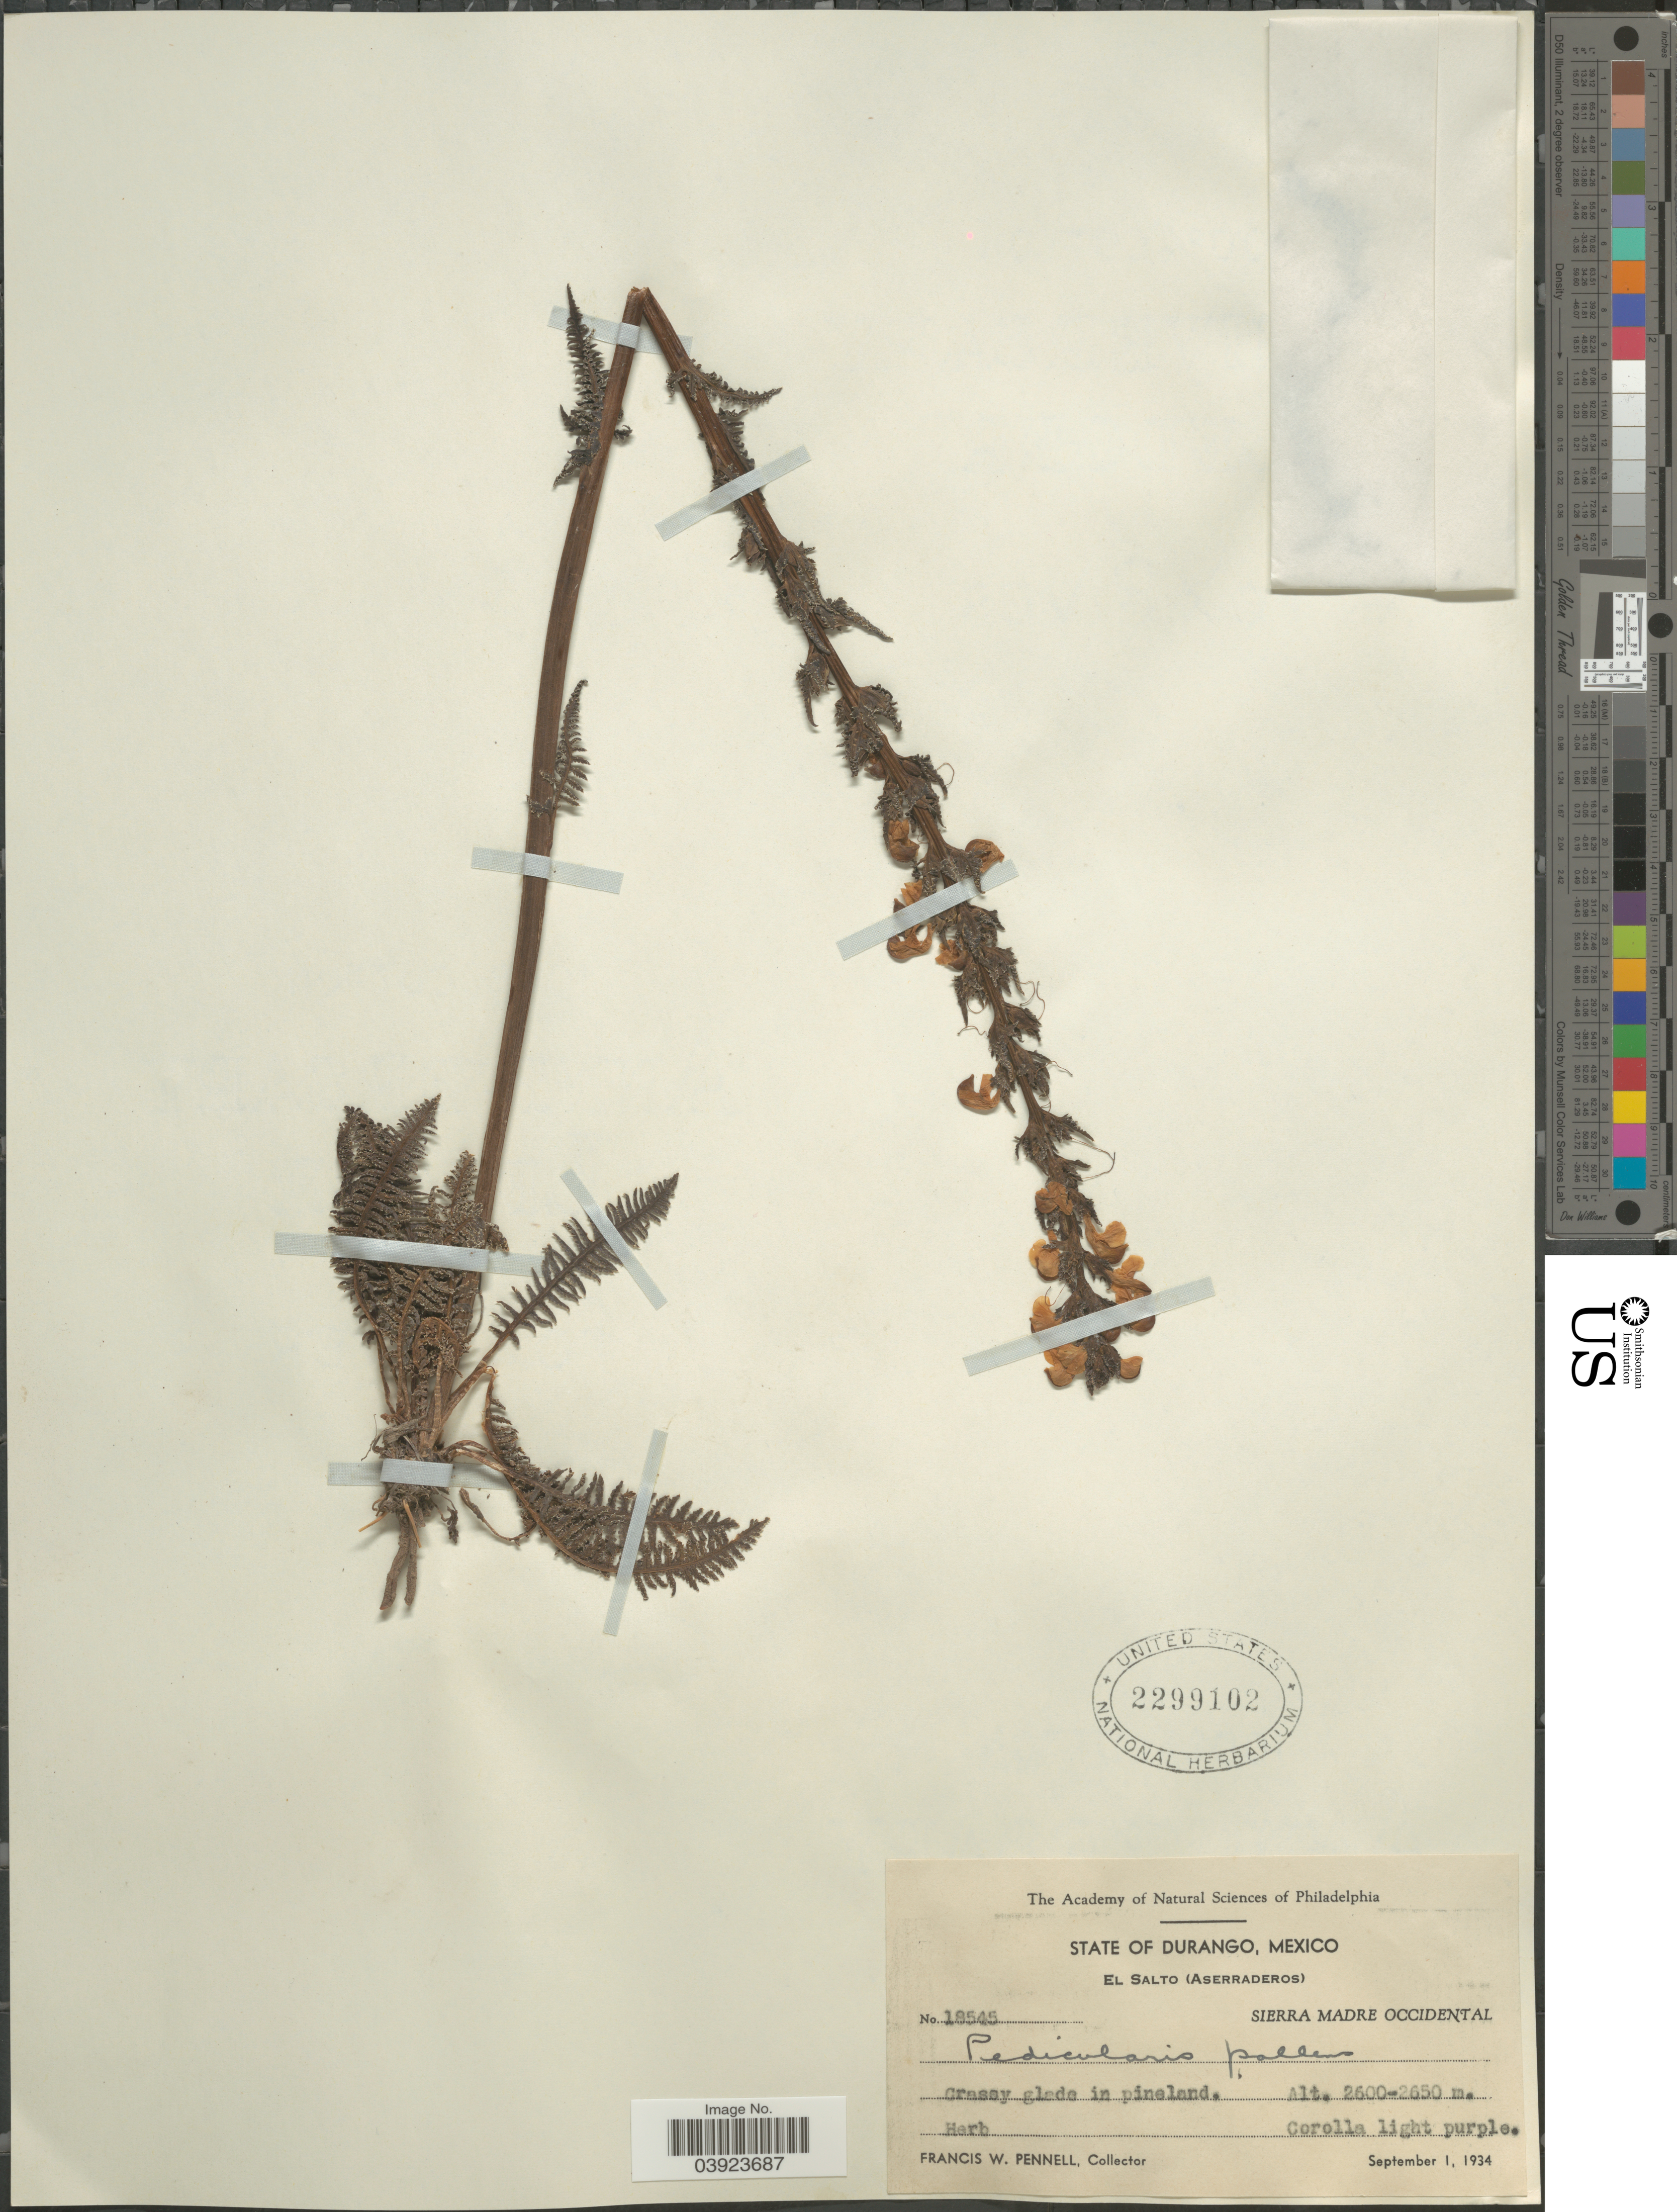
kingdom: Plantae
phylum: Tracheophyta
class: Magnoliopsida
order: Lamiales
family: Orobanchaceae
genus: Pedicularis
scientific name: Pedicularis mexicana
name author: Zucc. ex Bunge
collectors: F. W. Pennell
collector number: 18545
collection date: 1934-09-01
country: Mexico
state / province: Durango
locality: El Salto (Aserraderos) Sierra Madre Occidental. Grassy glade in pineland.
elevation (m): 2600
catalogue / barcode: US 2299102